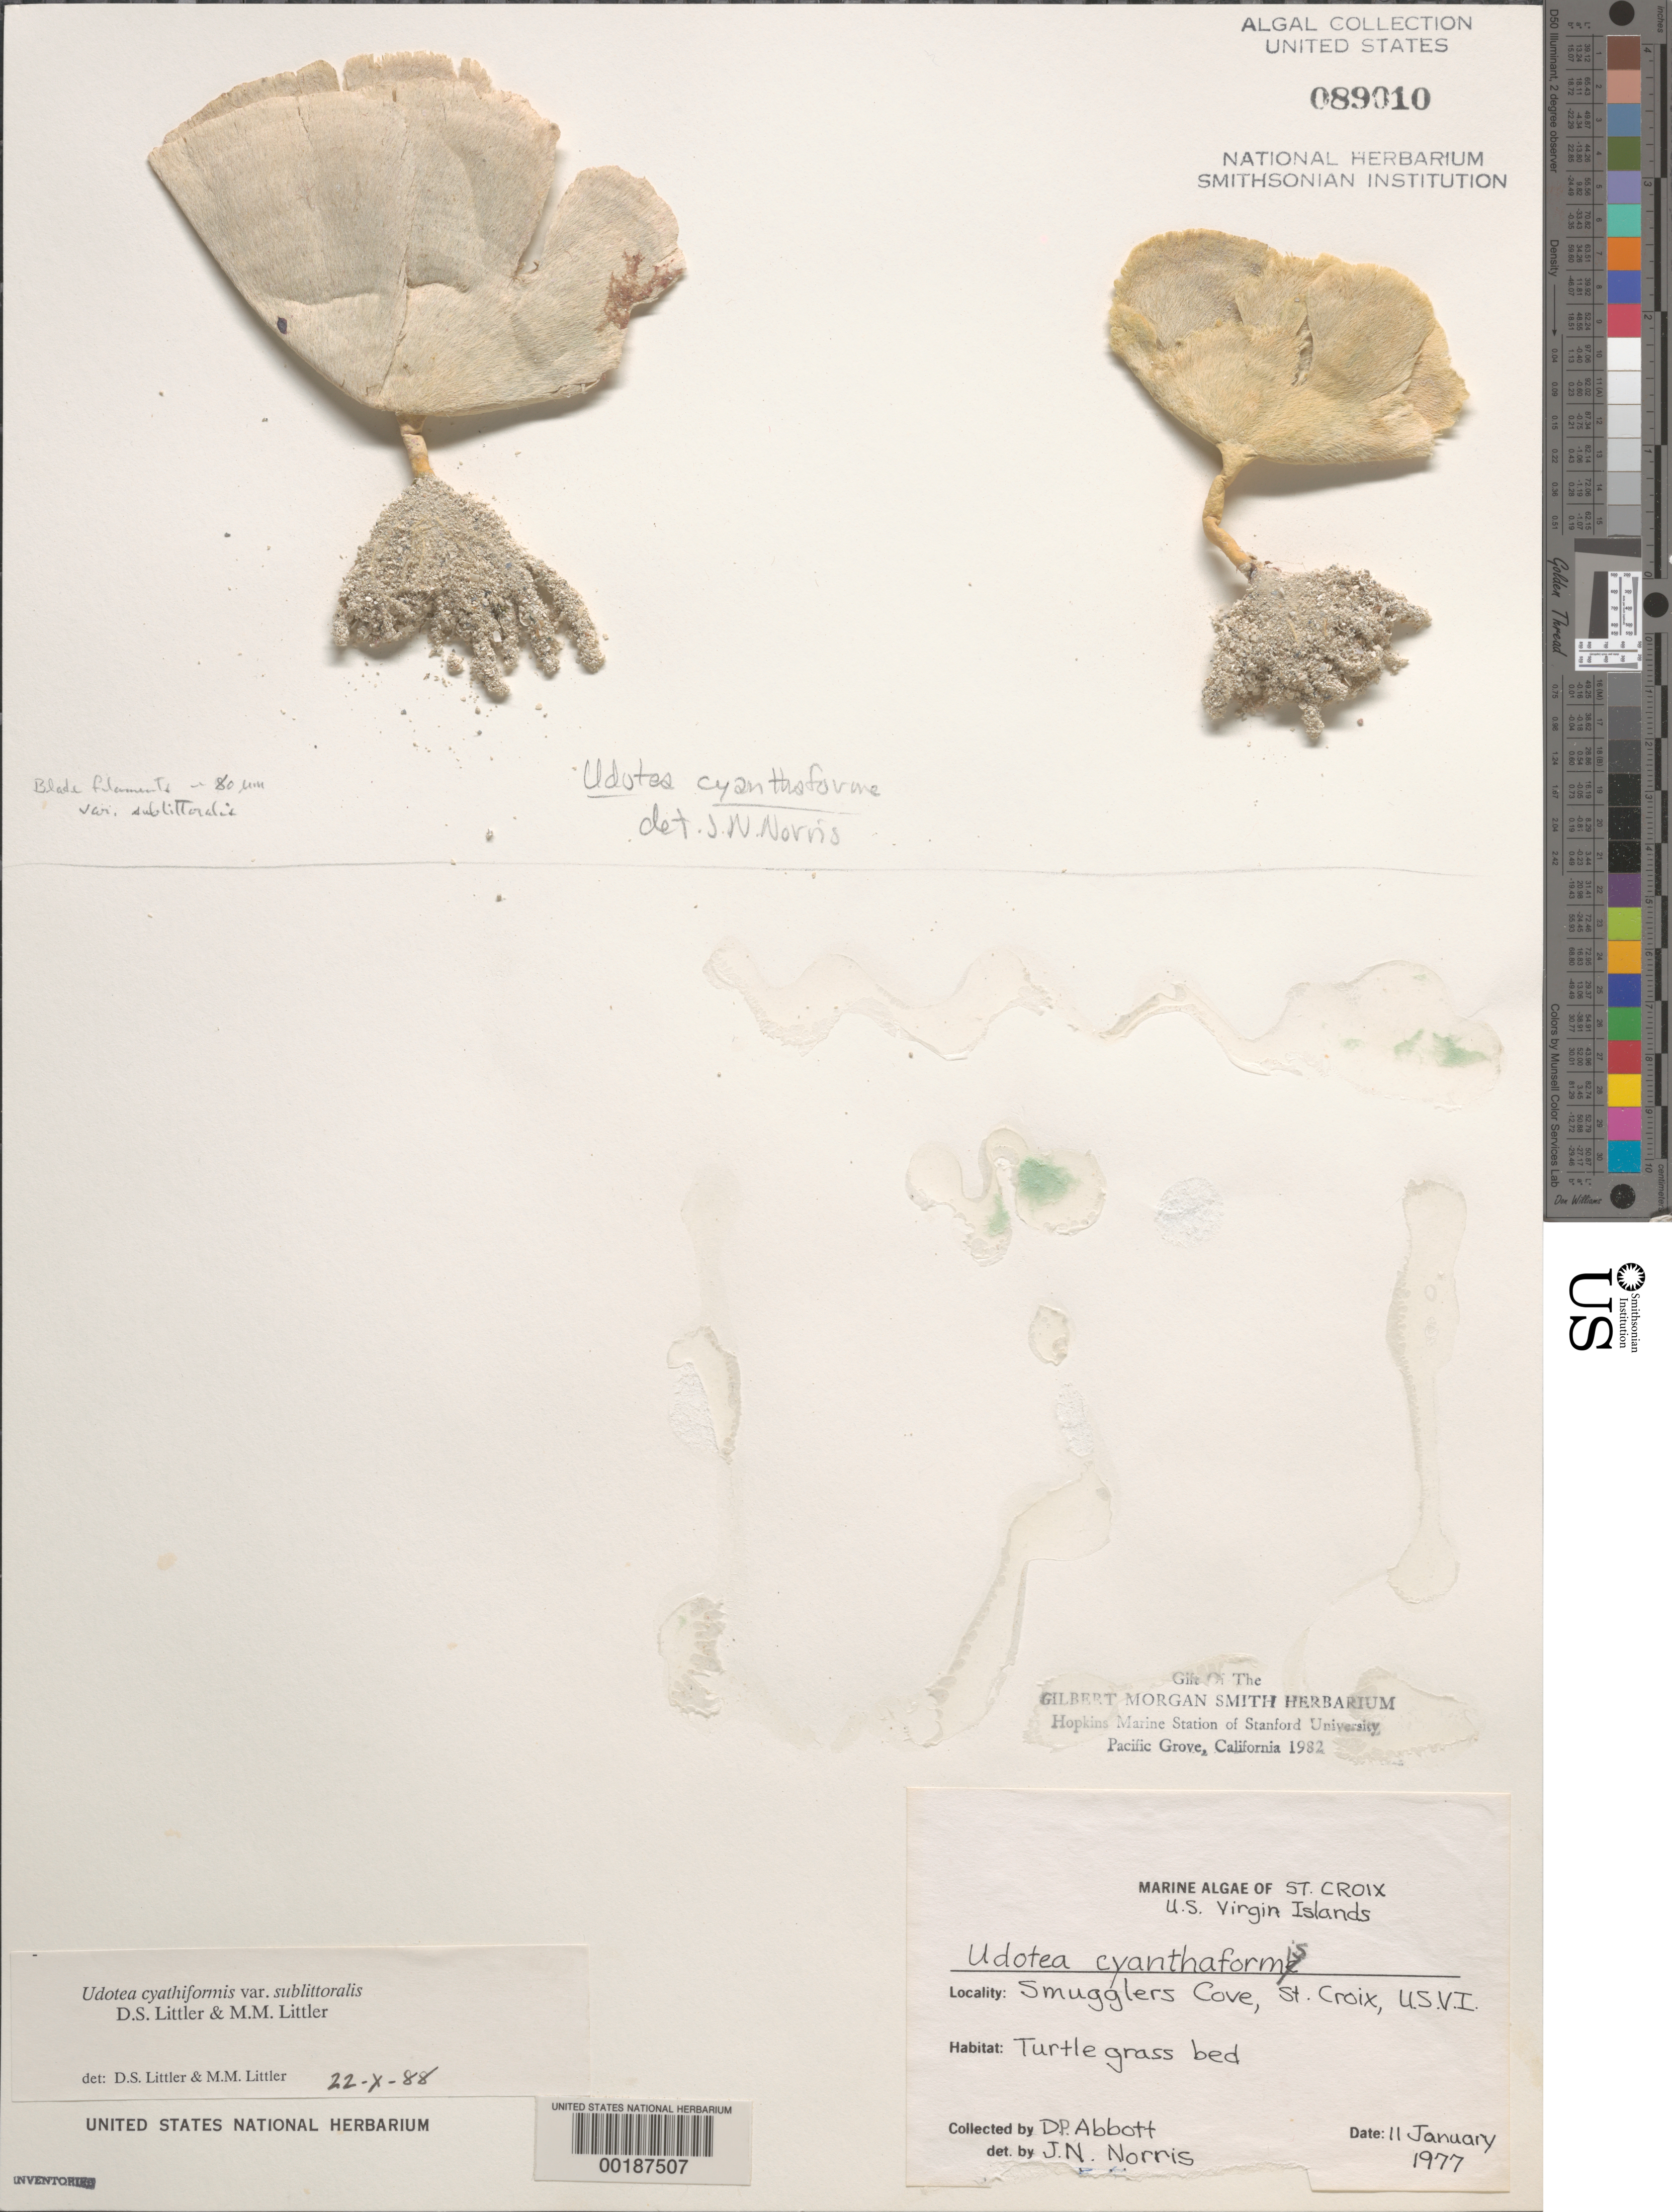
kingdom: Plantae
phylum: Chlorophyta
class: Ulvophyceae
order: Bryopsidales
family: Udoteaceae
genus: Udotea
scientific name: Udotea cyathiformis f. sublittoralis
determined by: Littler, D. S.; Littler, M. M.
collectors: D. P. Abbott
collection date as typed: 11 Jan 1977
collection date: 1977-01-11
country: U.S. Virgin Islands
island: St. Croix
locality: Smuggler's Cove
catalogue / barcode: US 89010